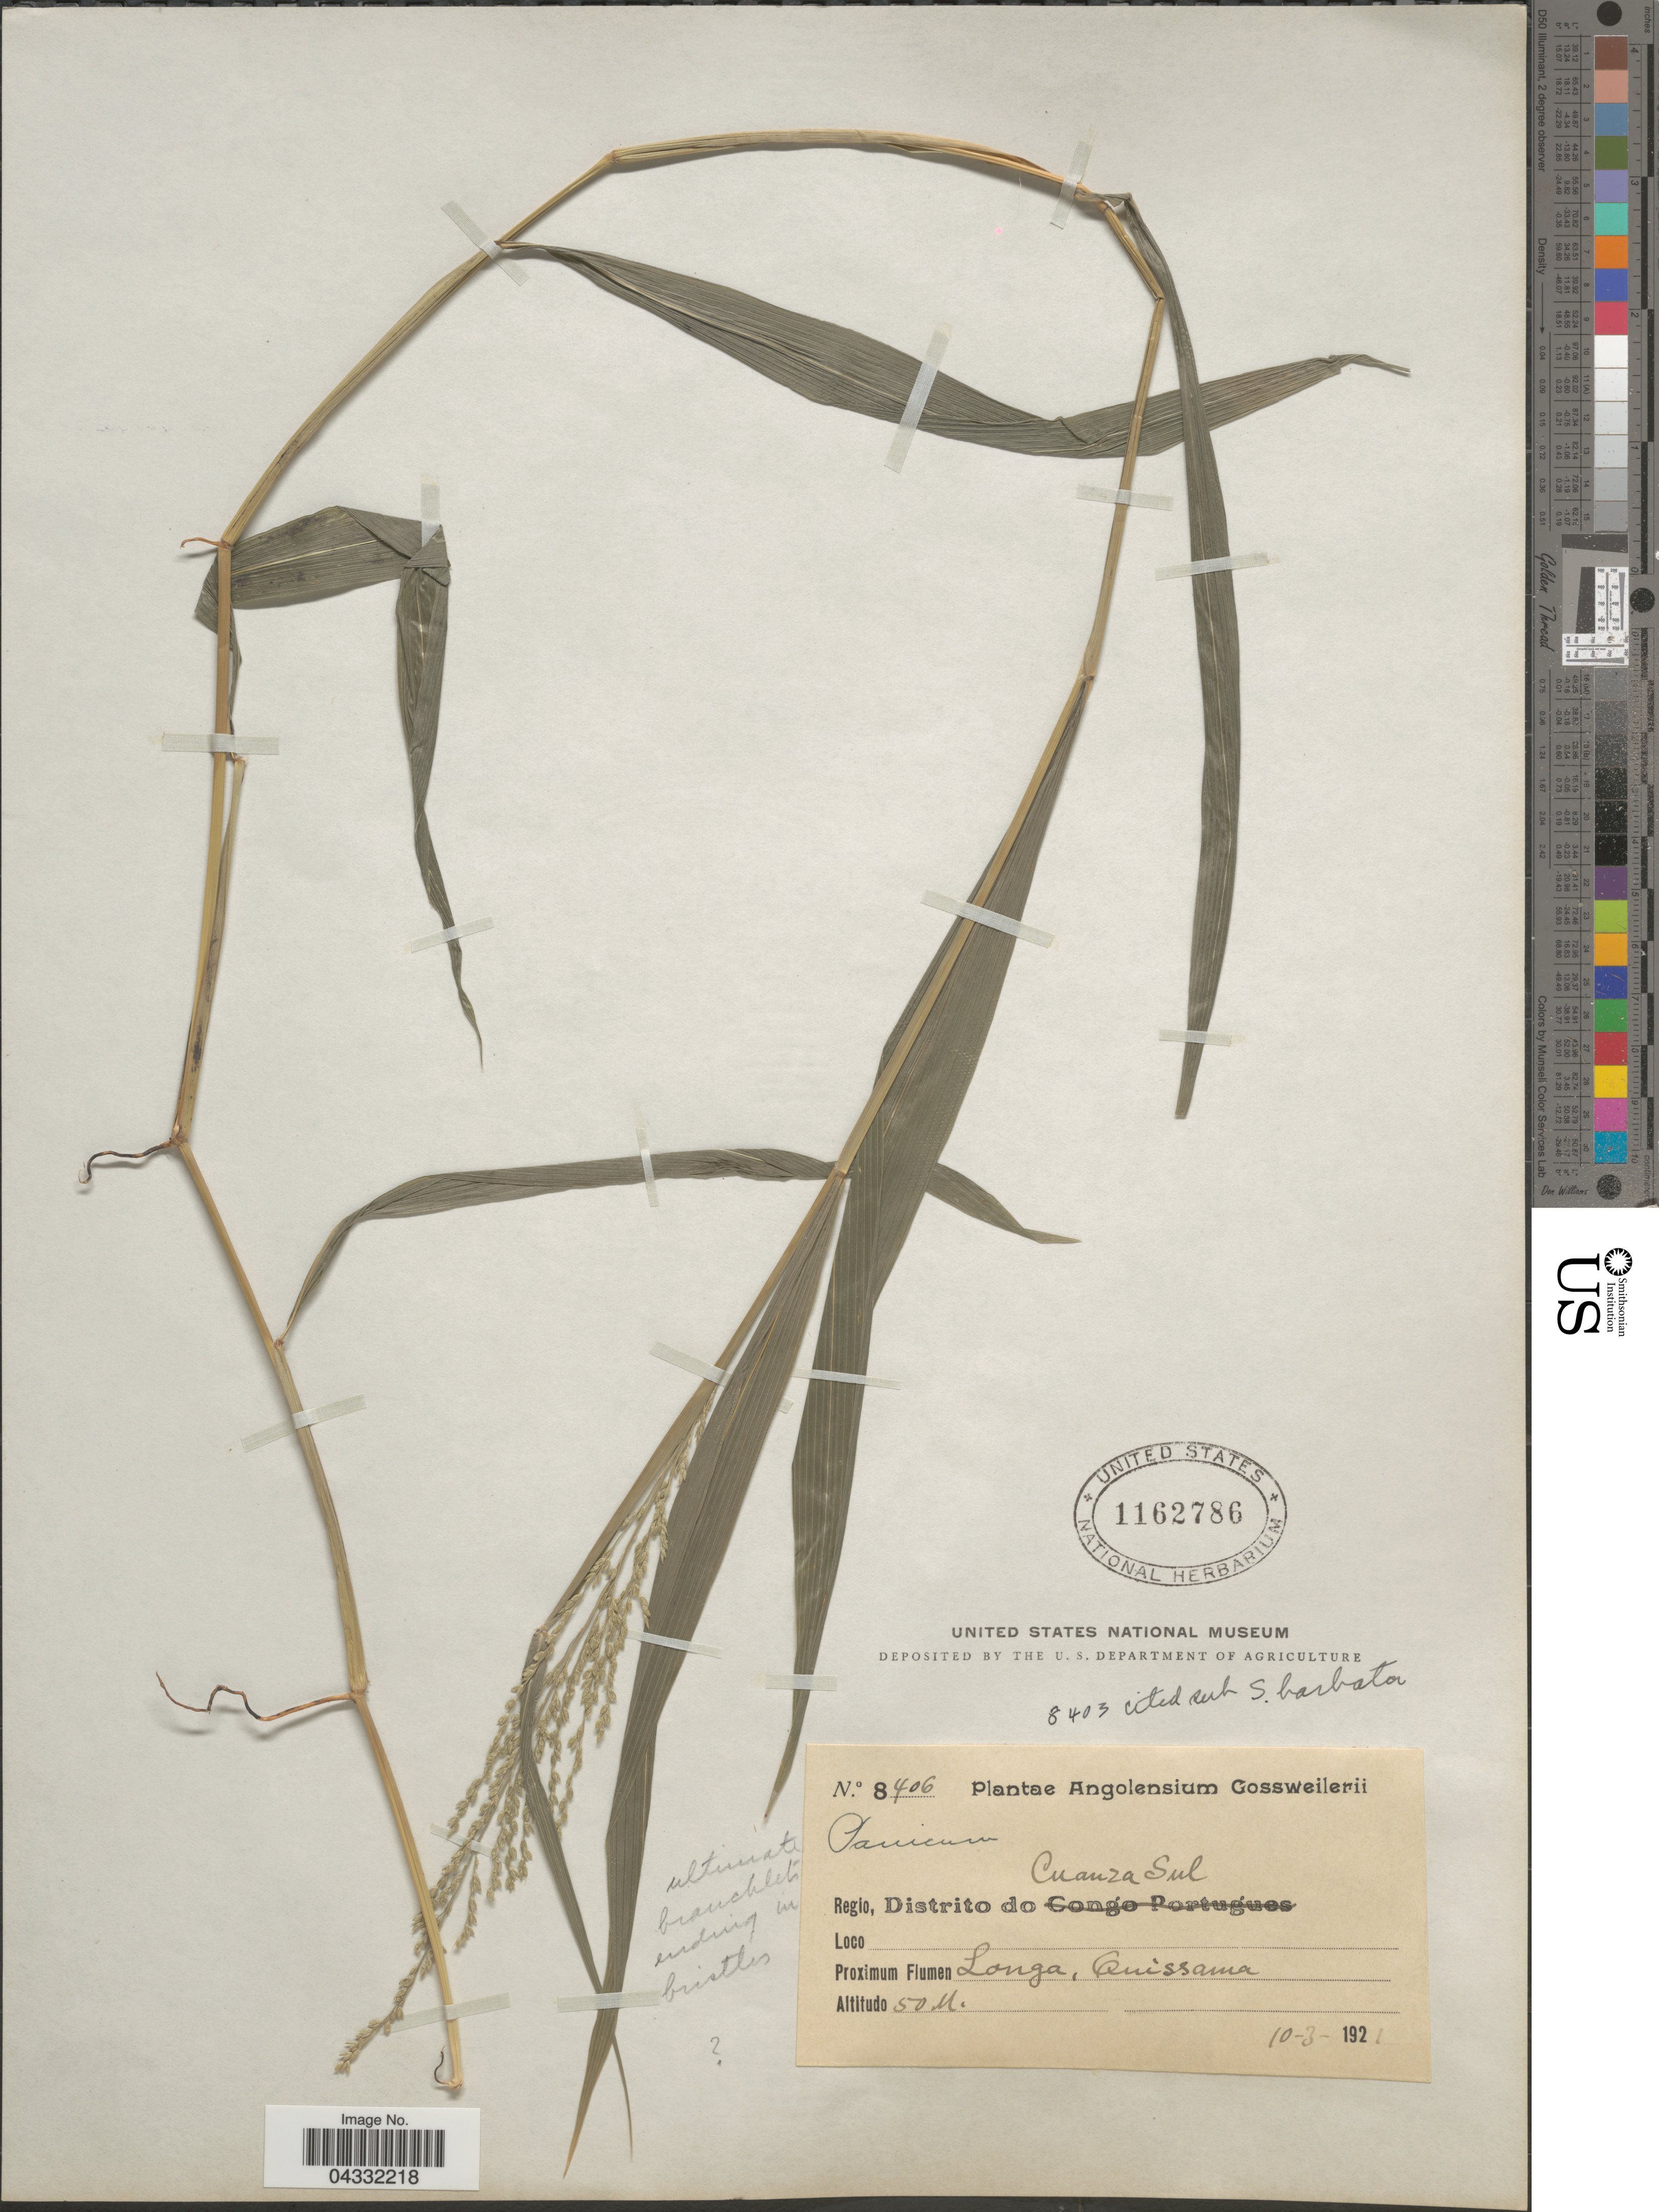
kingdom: Plantae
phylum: Tracheophyta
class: Liliopsida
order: Poales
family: Poaceae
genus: Setaria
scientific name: Setaria sp.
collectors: -. Gossweiler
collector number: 8406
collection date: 1921-03-10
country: Angola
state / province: Cuanza Sul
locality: Regio, Distrito do Cuanza Sul. Proximum Flumen Longa, Quissama.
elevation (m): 50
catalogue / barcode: US 1162786